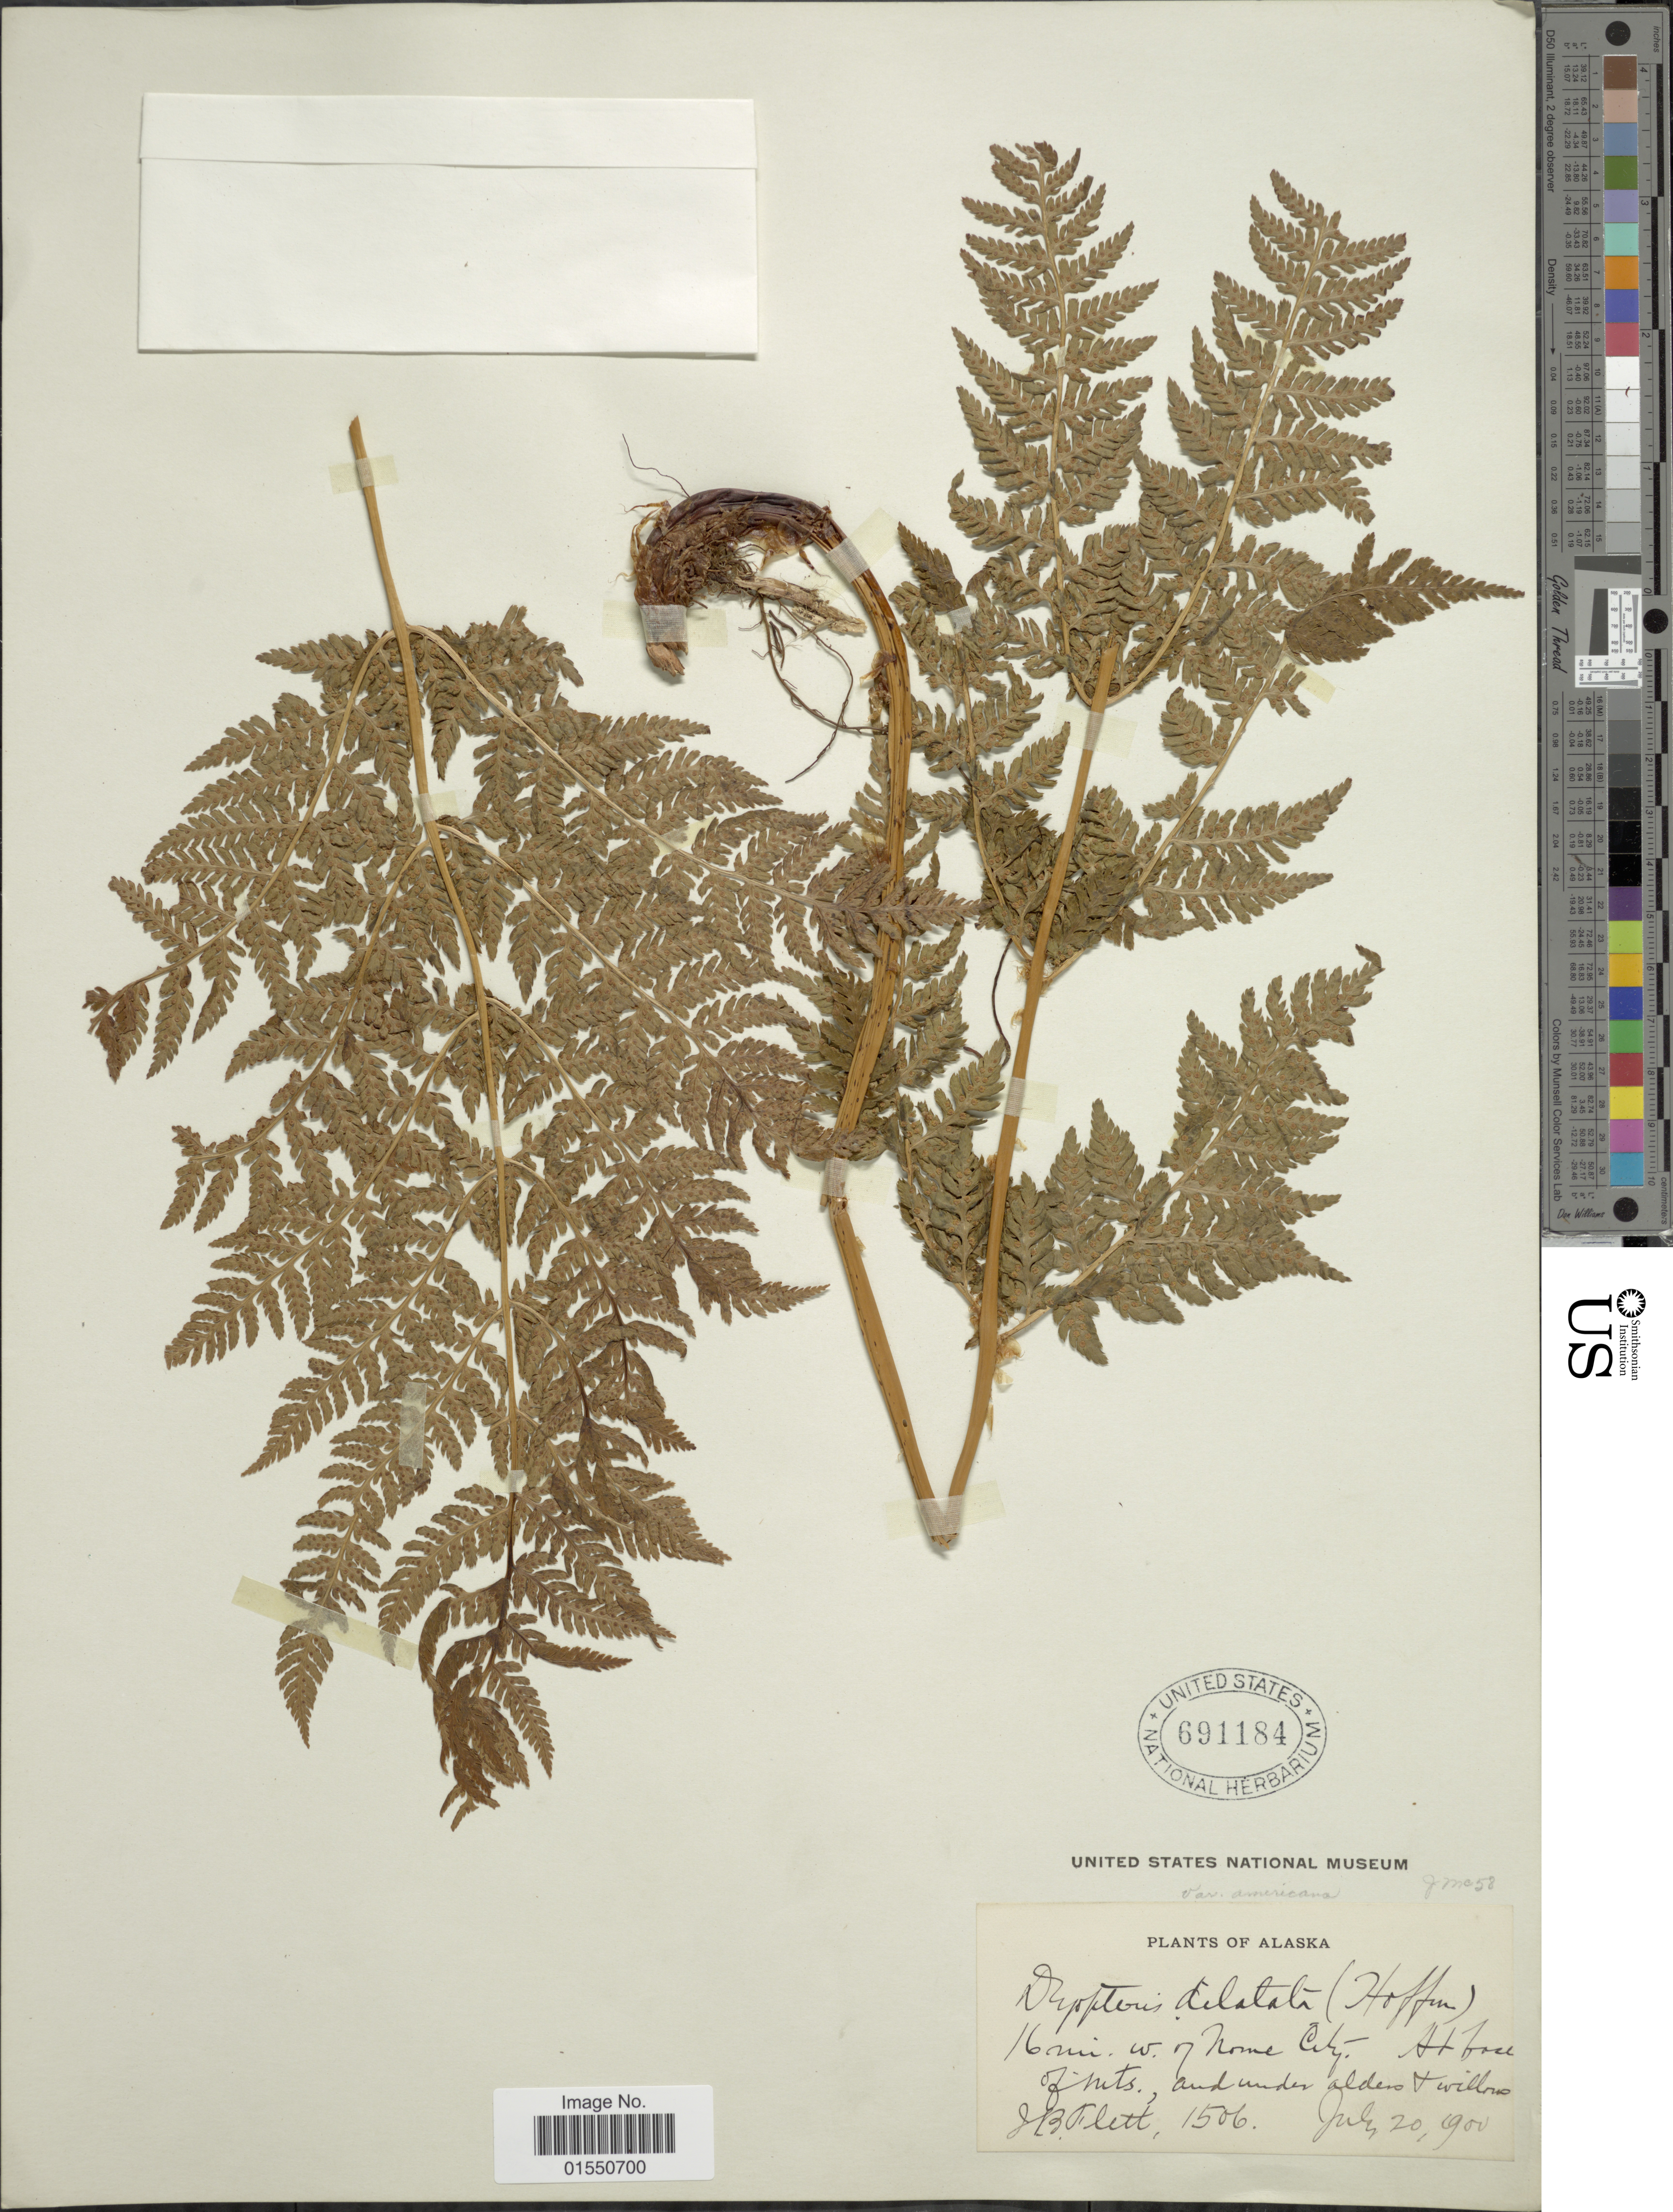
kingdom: Plantae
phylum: Tracheophyta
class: Polypodiopsida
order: Polypodiales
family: Dryopteridaceae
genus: Dryopteris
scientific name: Dryopteris expansa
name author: (C. Presl) Fraser-Jenk. & Jermy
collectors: J. Flett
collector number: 1506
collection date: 1900-07-20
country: United States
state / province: Alaska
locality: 16 mi. w of Nome City. At face of Mts., and under alders & willows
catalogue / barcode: US 691184